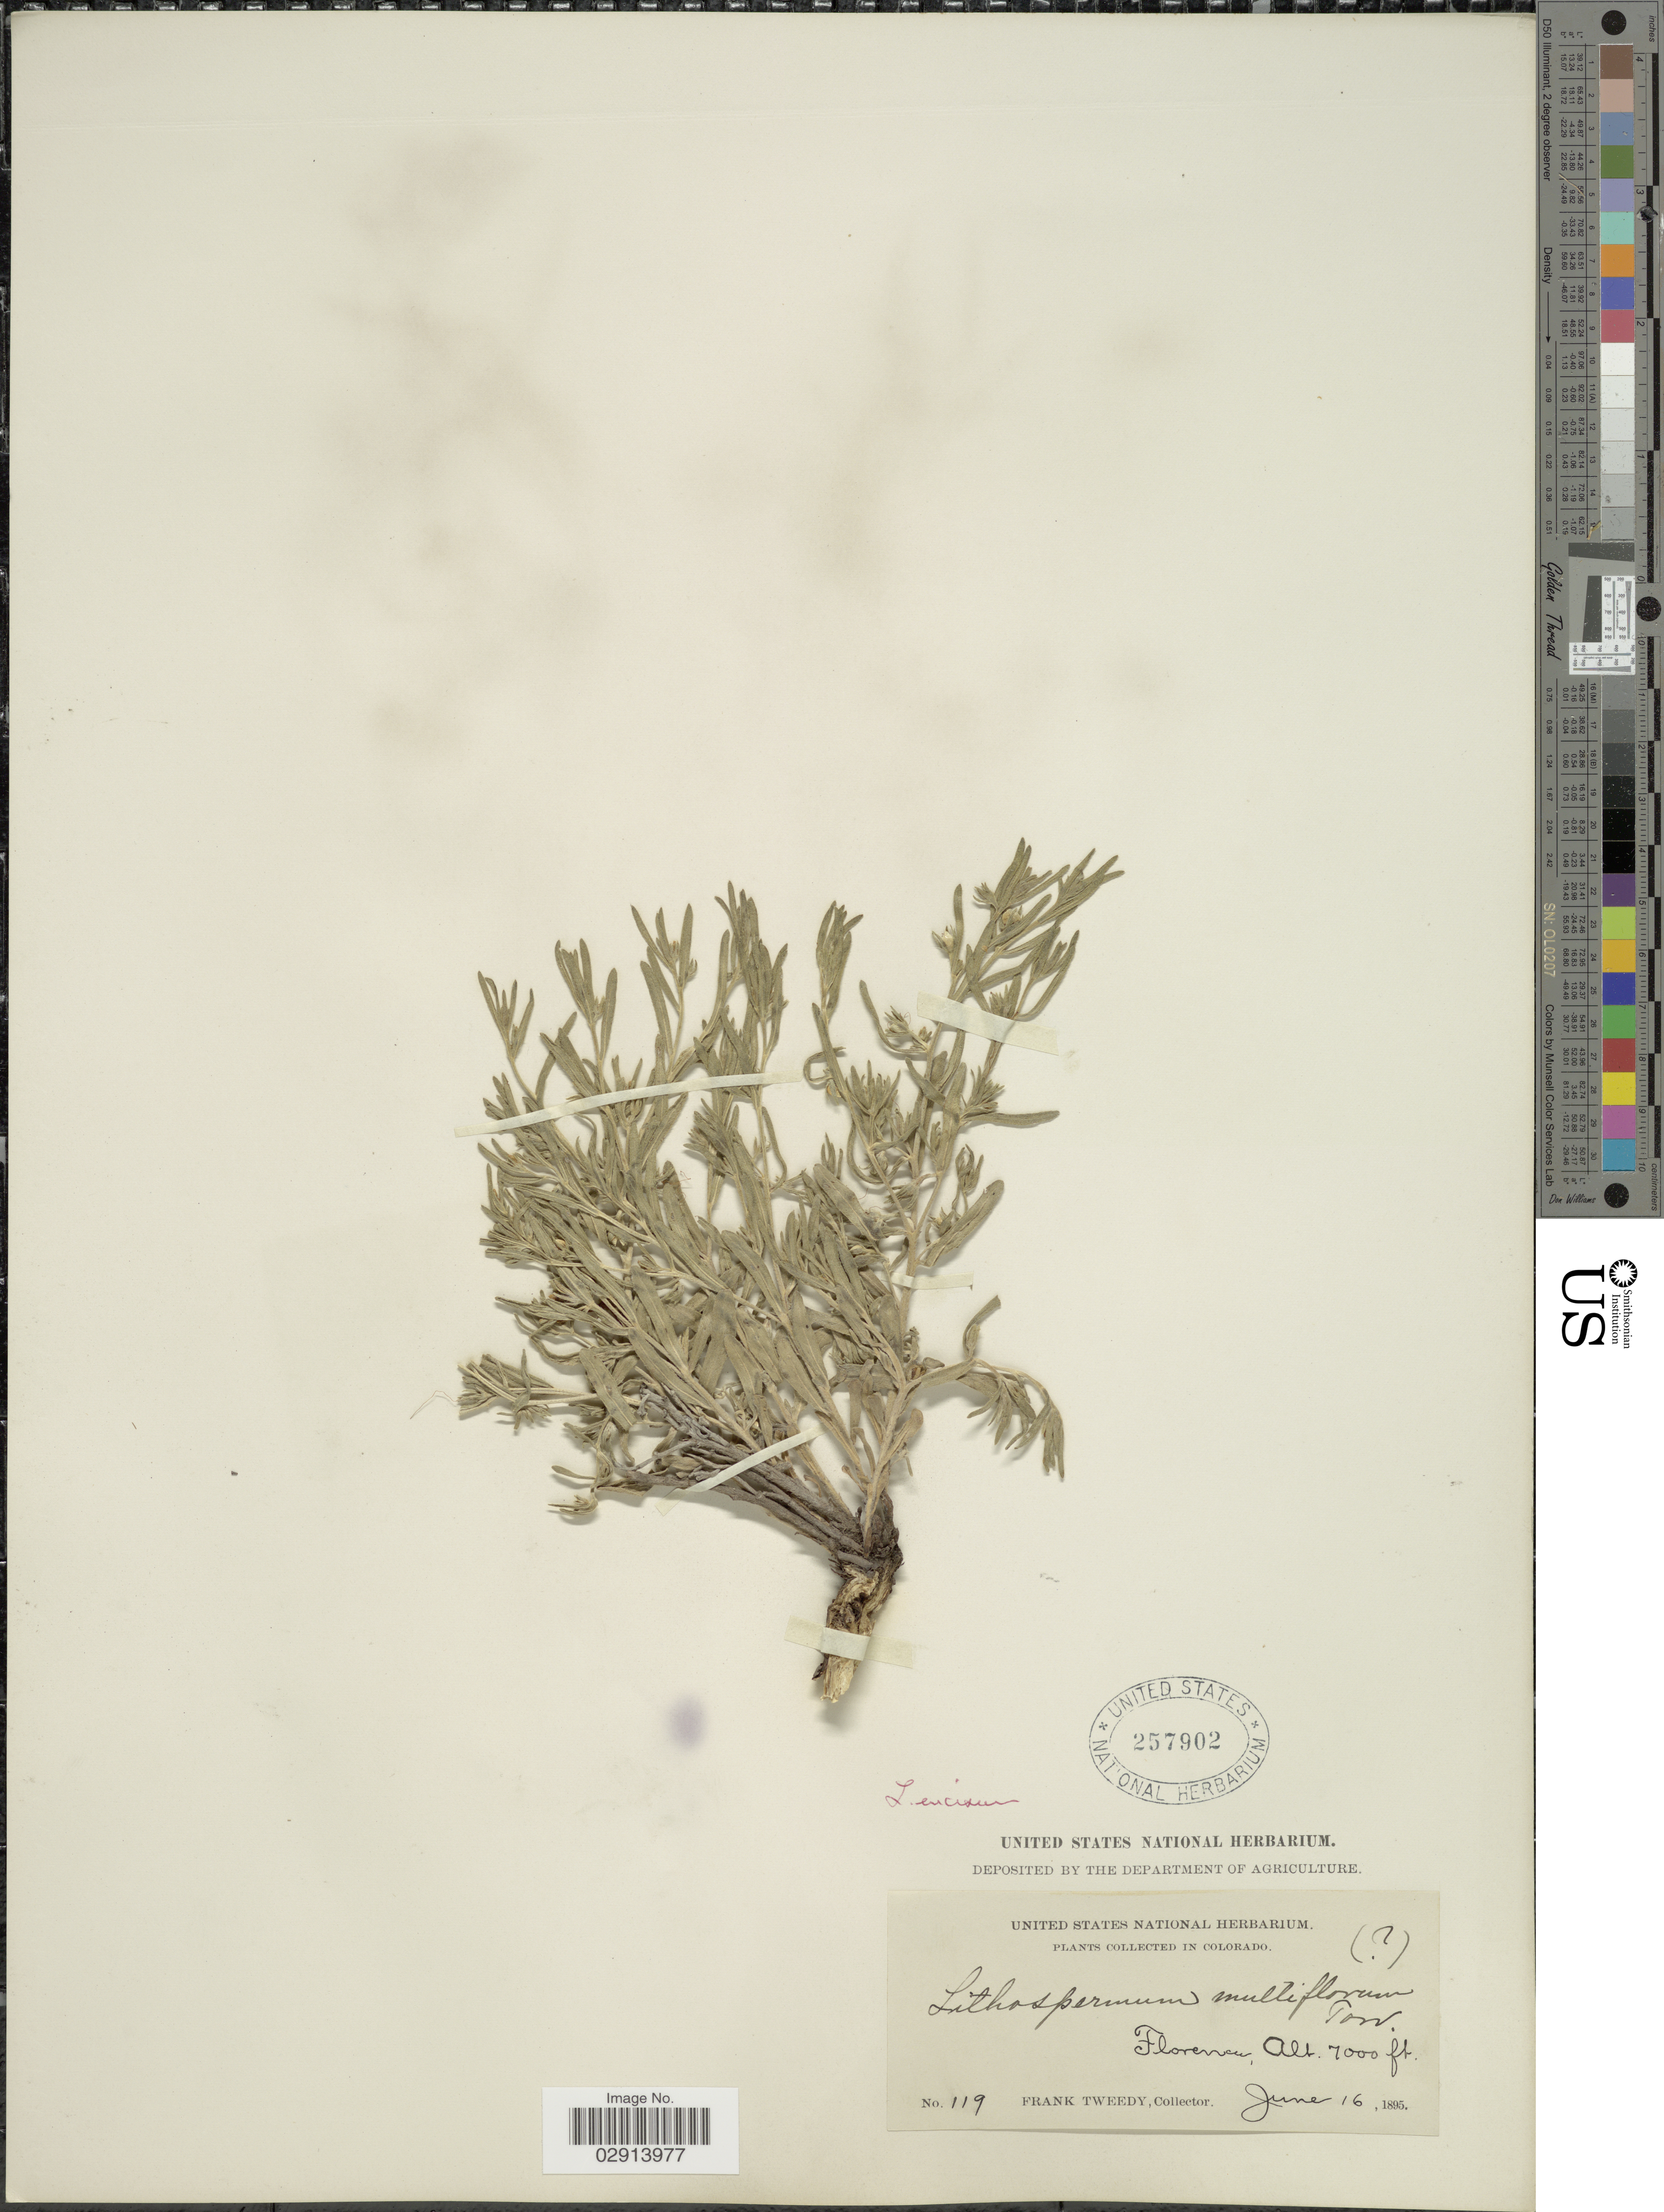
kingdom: Plantae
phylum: Tracheophyta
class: Magnoliopsida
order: Boraginales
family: Boraginaceae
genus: Lithospermum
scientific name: Lithospermum incisum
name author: Lehm.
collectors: F. Tweedy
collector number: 119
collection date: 1895-06-16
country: United States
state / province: Colorado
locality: Florence.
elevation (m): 2134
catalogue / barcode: US 257902